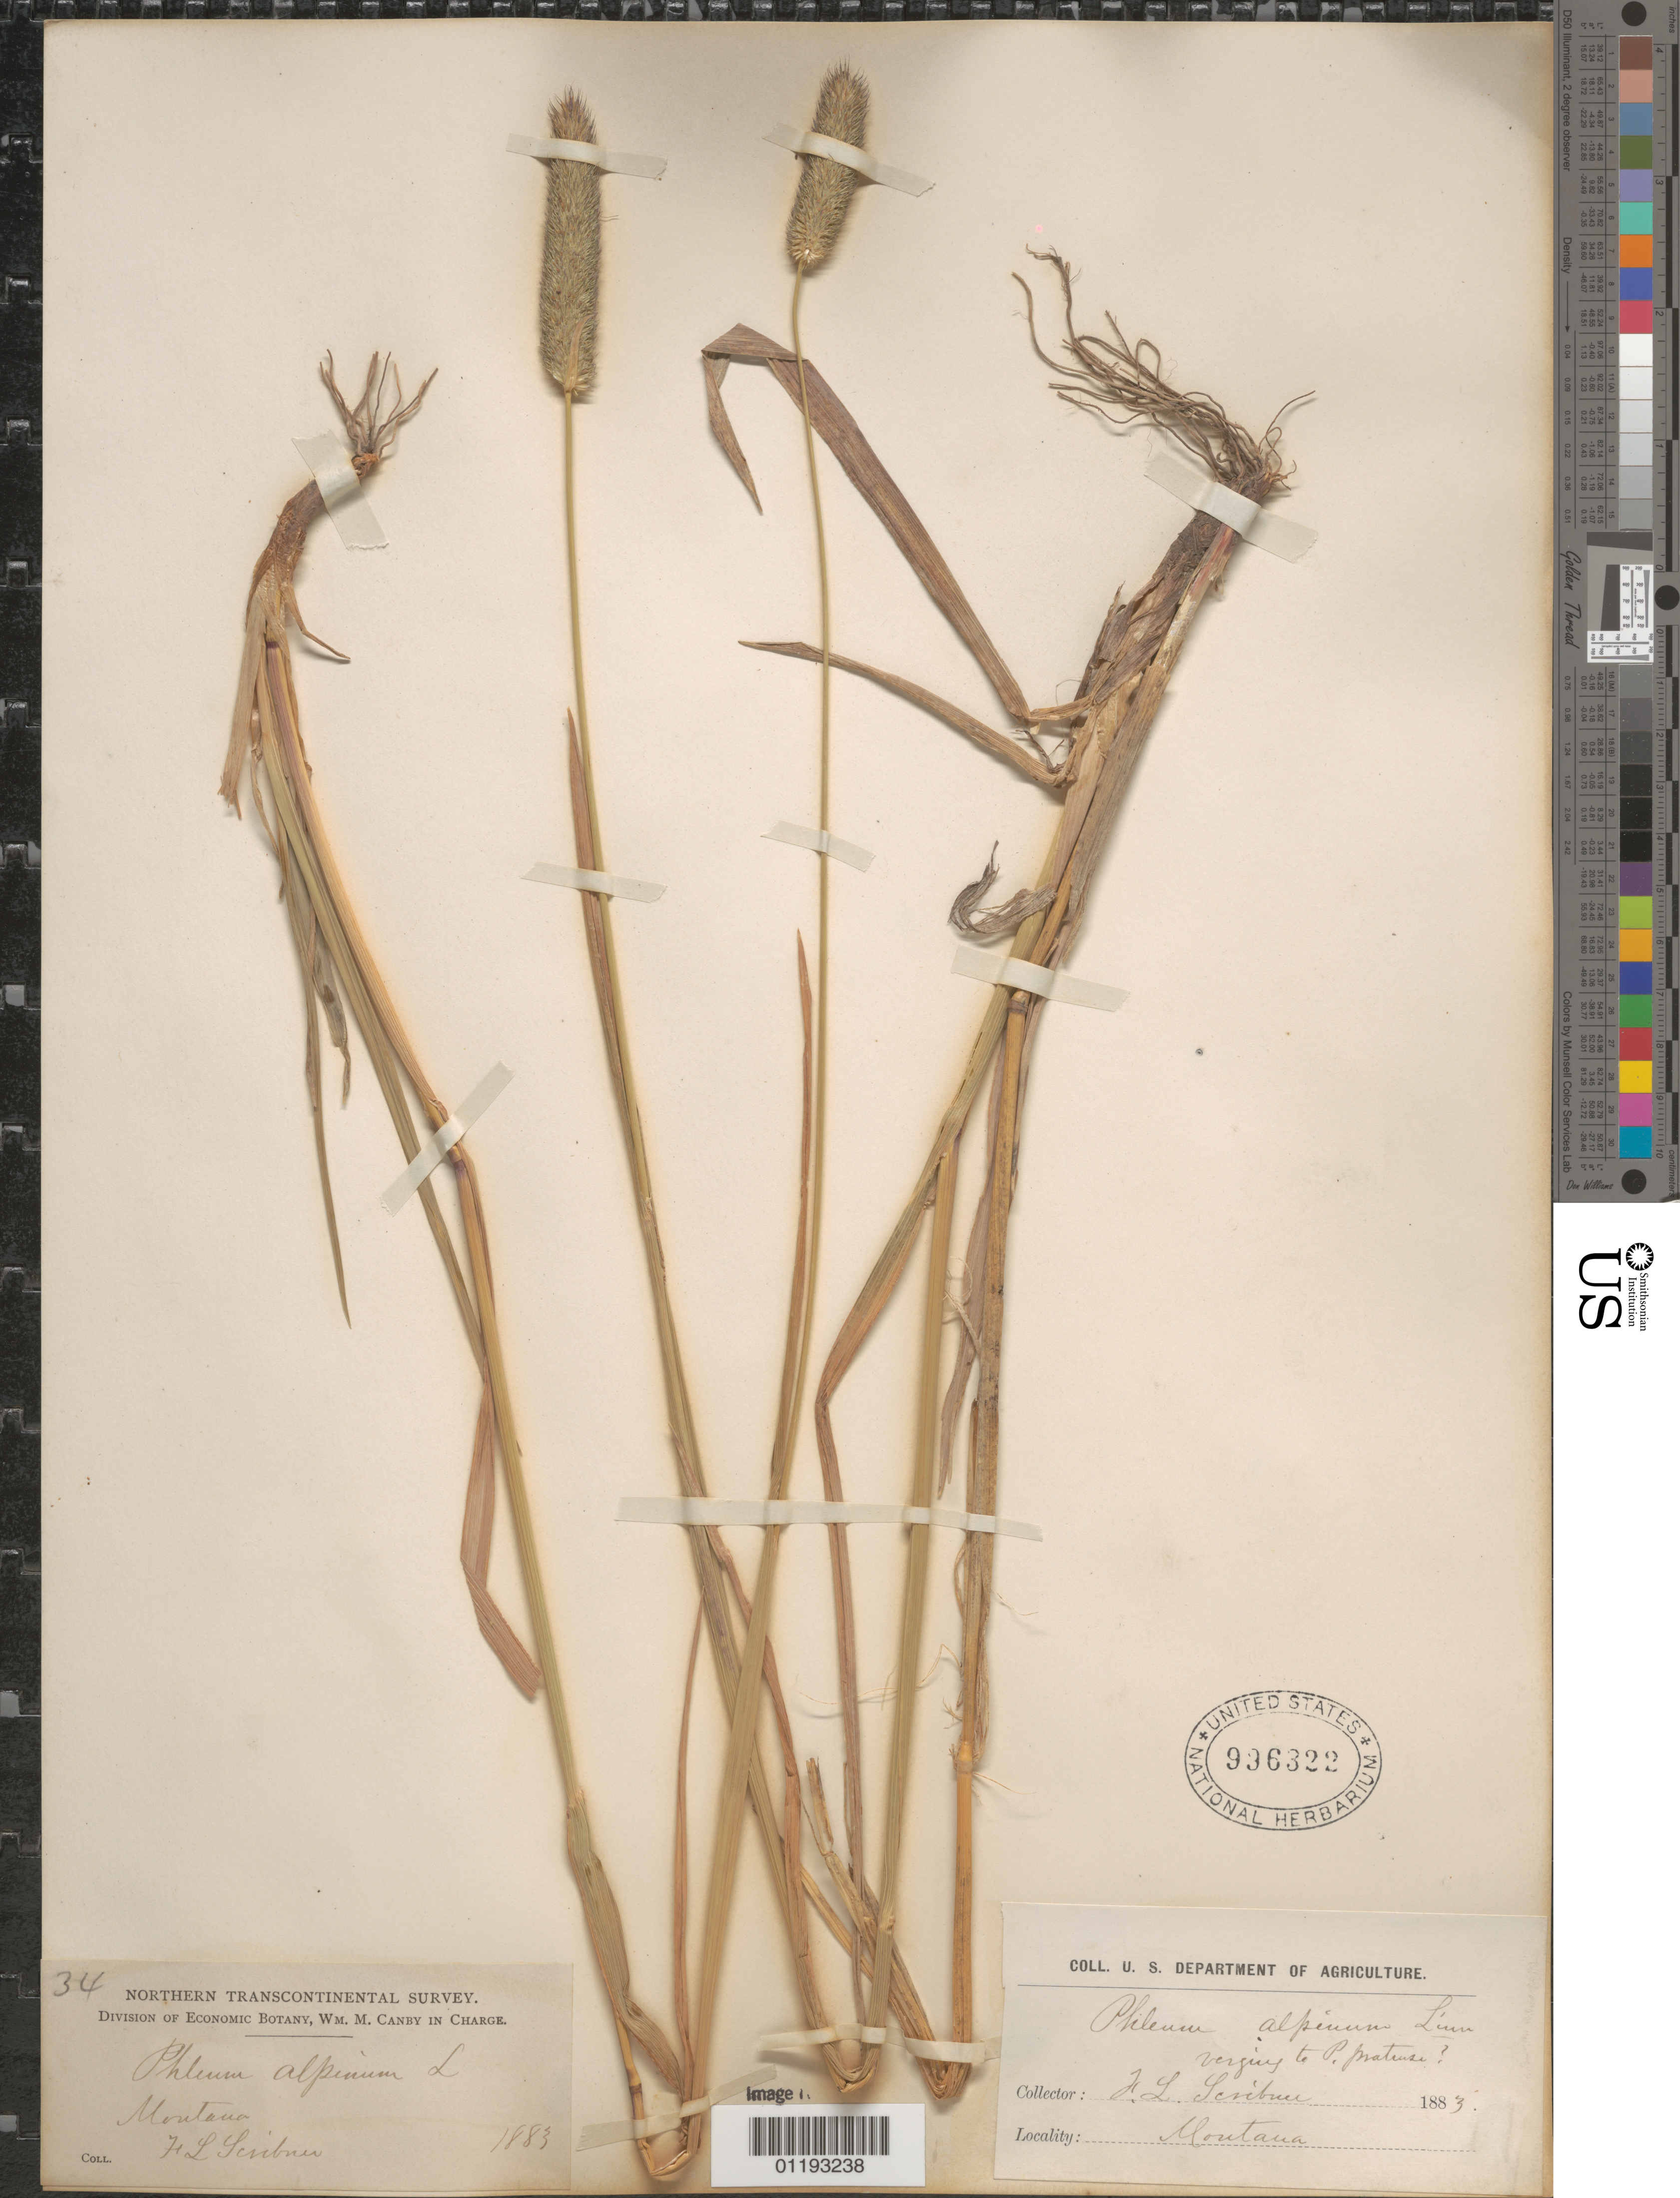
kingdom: Plantae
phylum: Tracheophyta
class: Liliopsida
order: Poales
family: Poaceae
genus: Phleum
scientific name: Phleum alpinum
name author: L.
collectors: F. L. Scribner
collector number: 34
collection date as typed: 1883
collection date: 1883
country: United States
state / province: Montana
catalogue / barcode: US 996322